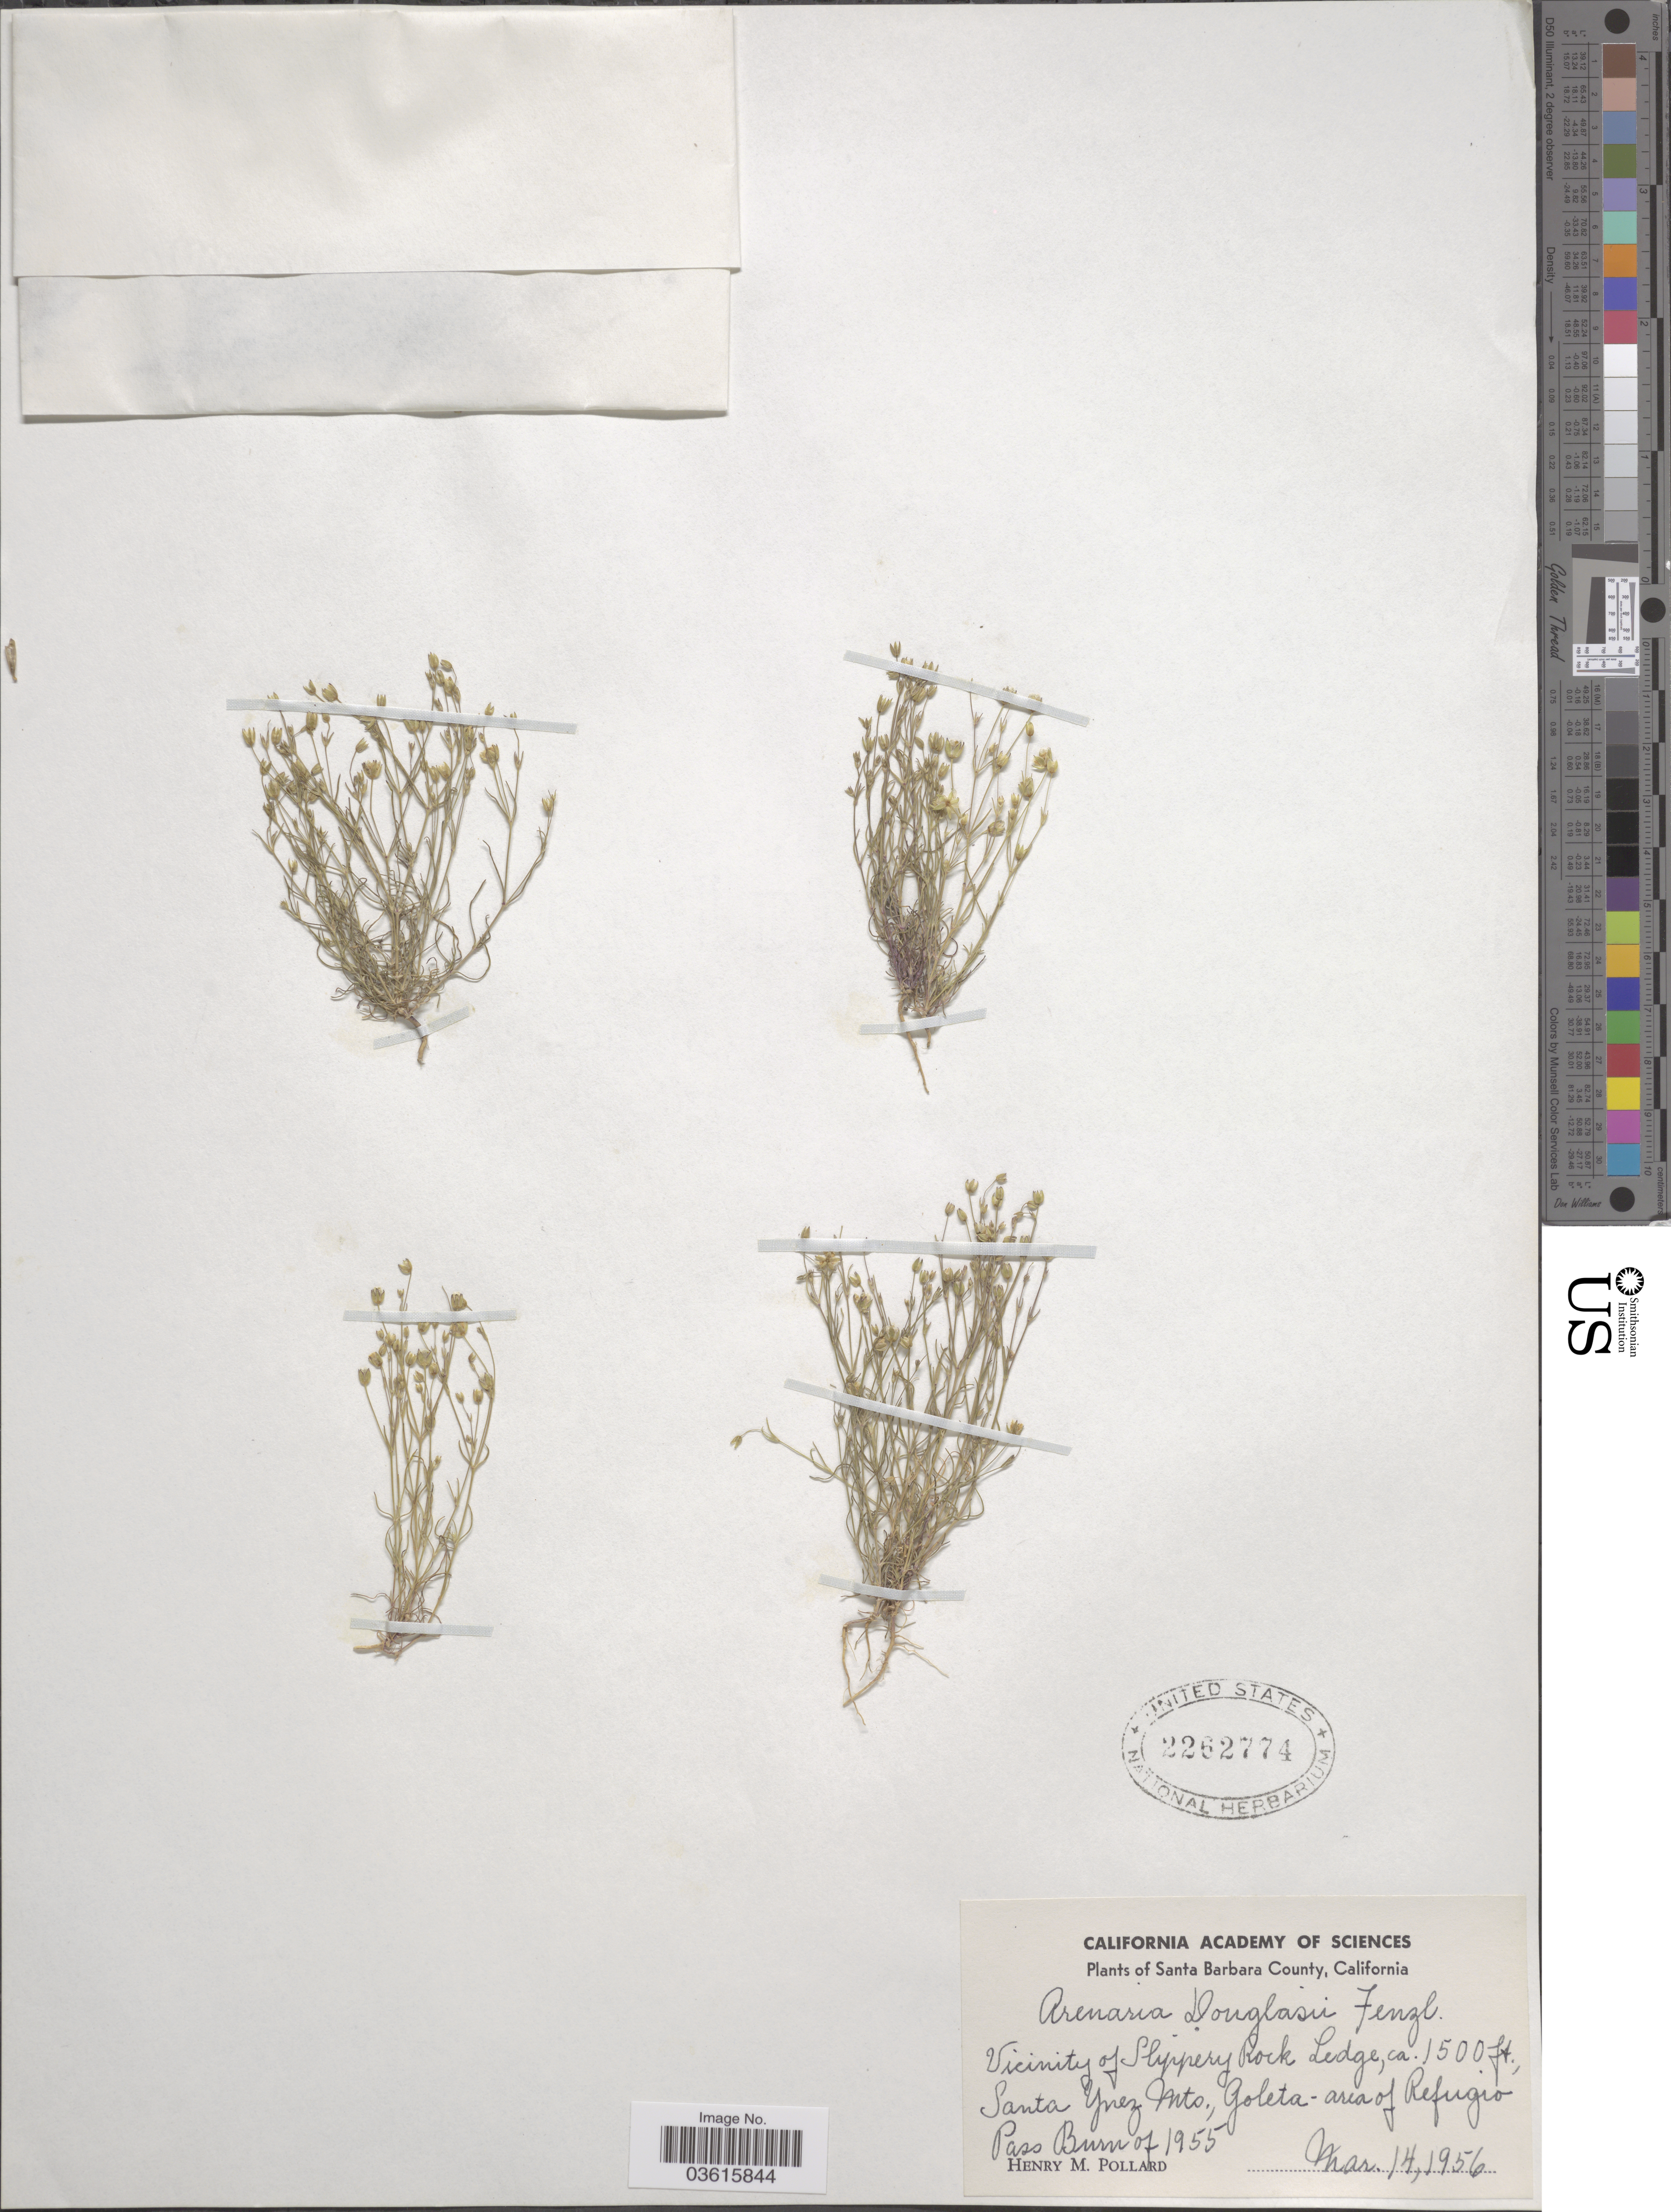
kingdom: Plantae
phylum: Tracheophyta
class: Magnoliopsida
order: Caryophyllales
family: Caryophyllaceae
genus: Minuartia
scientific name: Minuartia douglasii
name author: Mattf.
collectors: H. M. Pollard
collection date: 1956-03-14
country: United States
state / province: California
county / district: Santa Barbara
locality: Santa Barbara County. Vicinity of Slippery Rock Ledge, Santa Ynez Mts., Goleta-area of Refugio Pass Burn of 1955.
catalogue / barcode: US 2262774